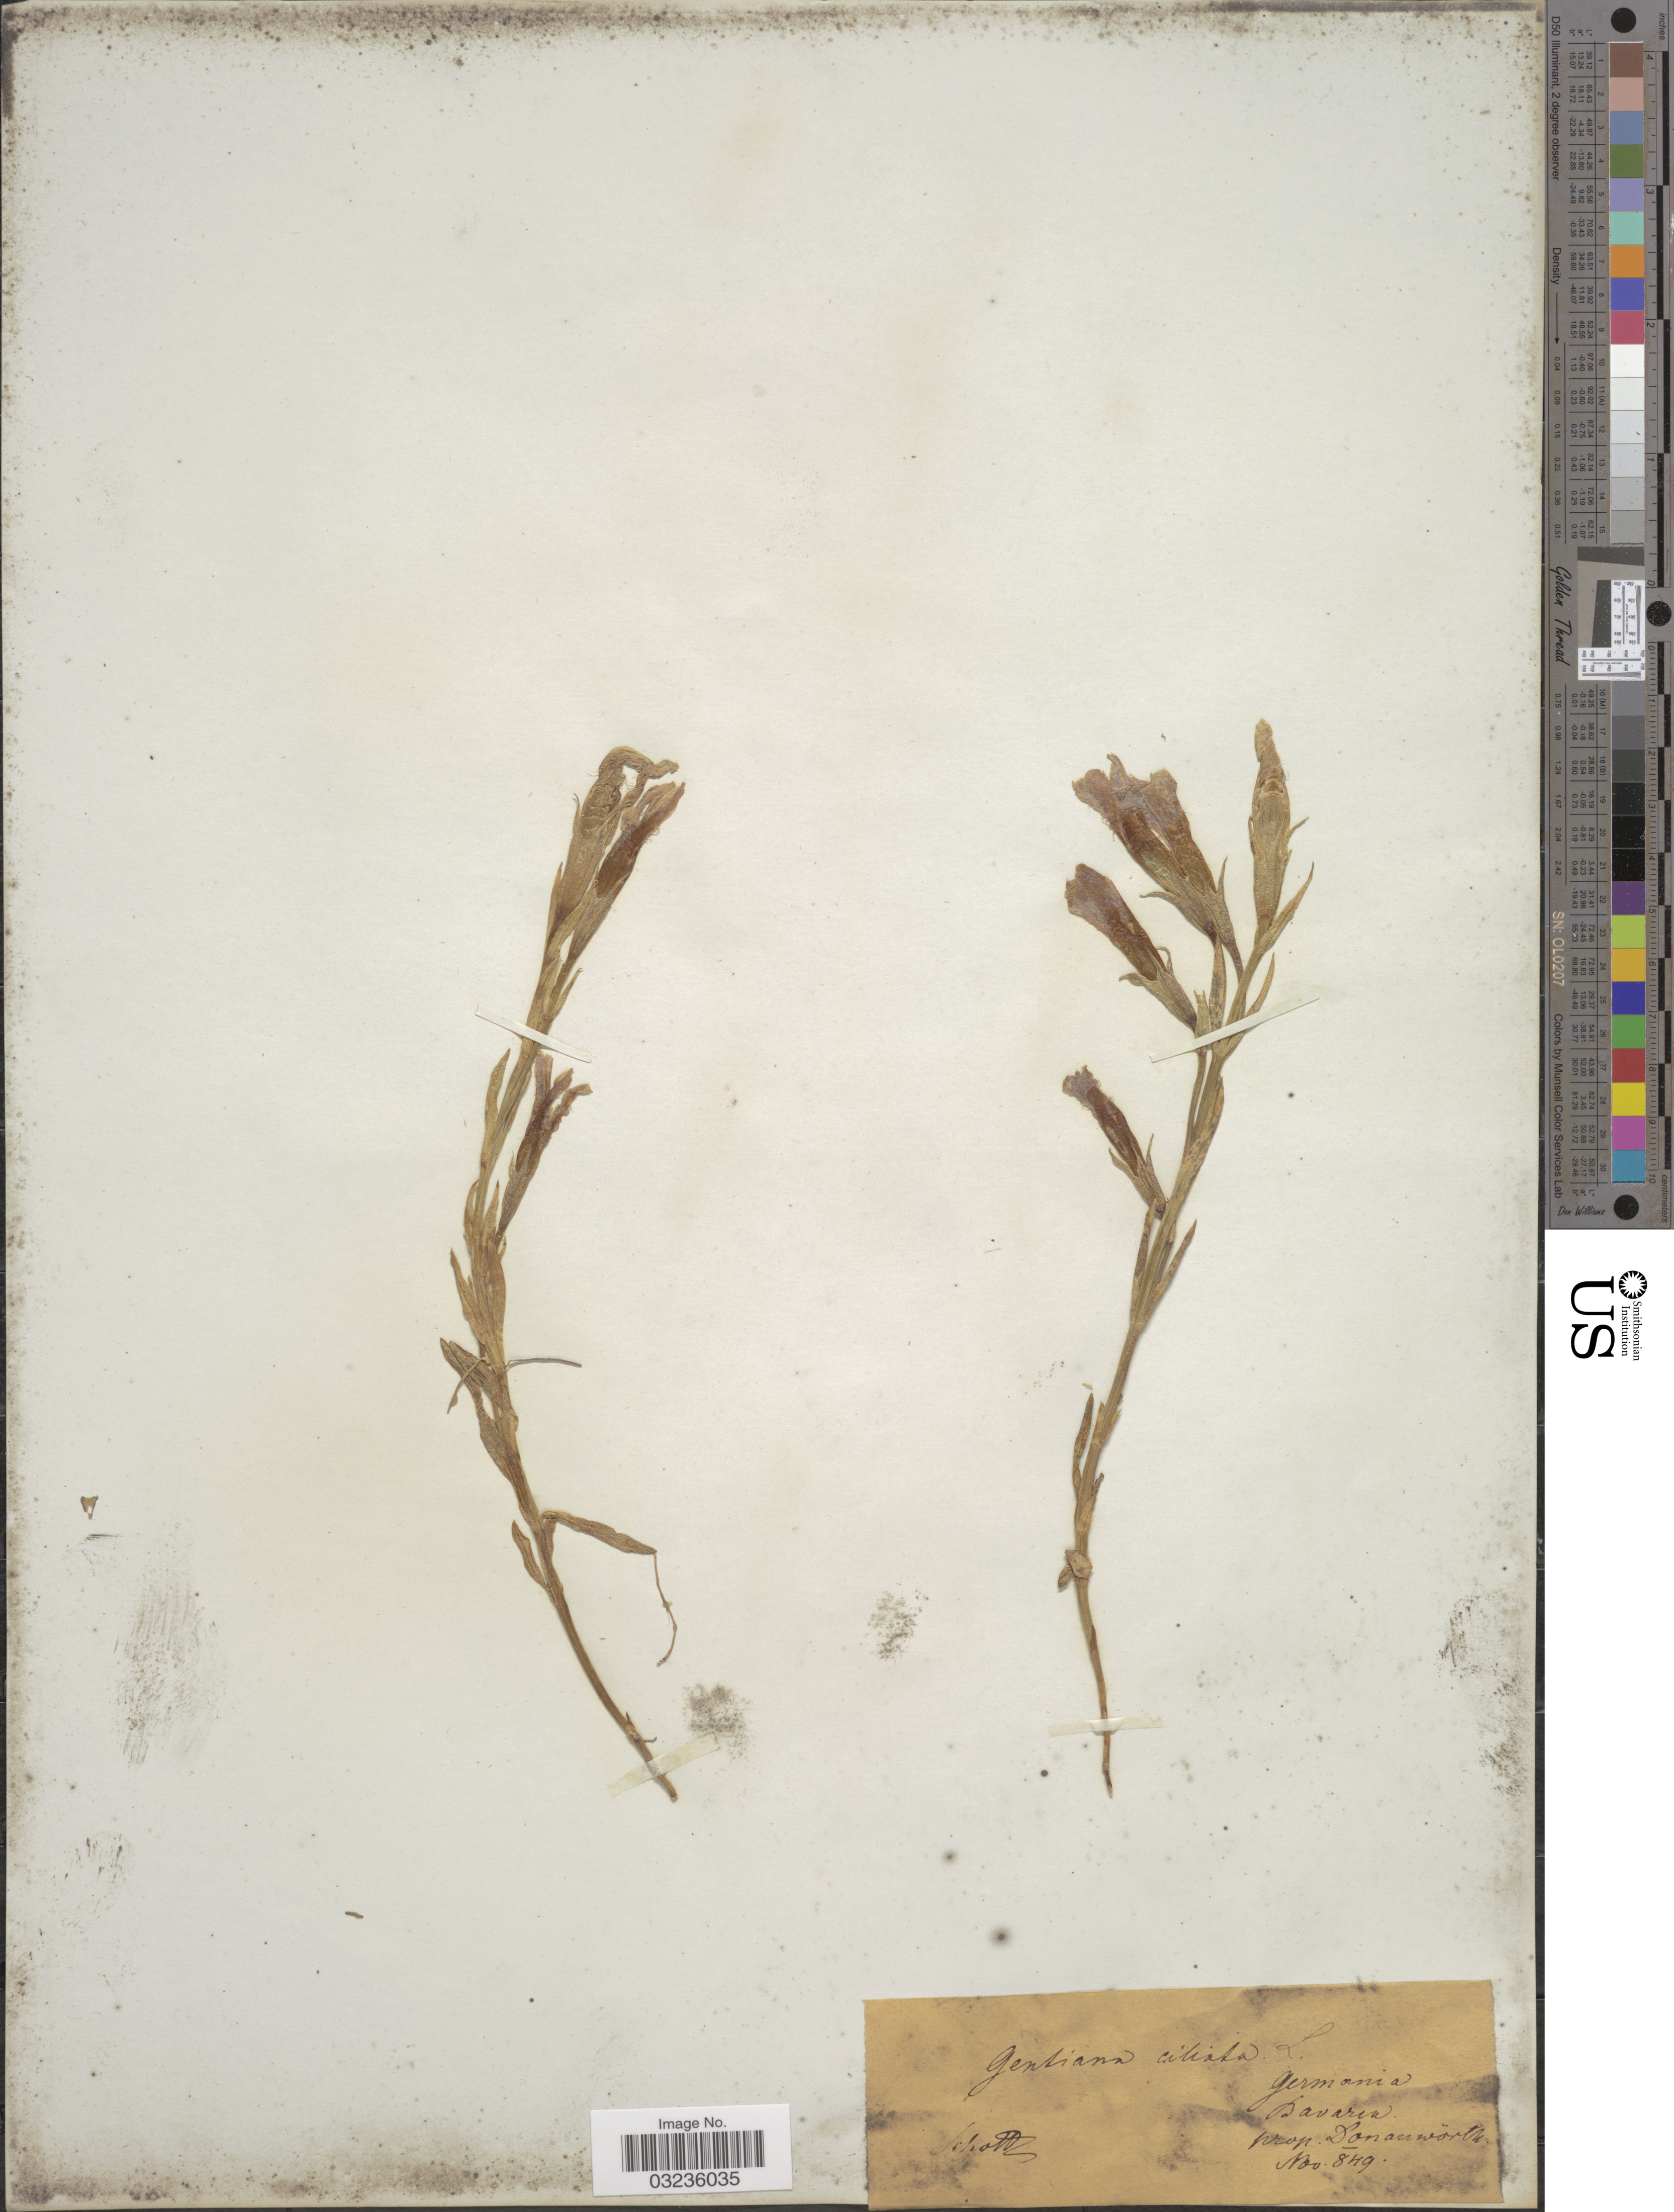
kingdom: Plantae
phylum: Tracheophyta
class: Magnoliopsida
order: Gentianales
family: Gentianaceae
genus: Gentiana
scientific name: Gentiana ciliata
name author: L.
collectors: -. Schottz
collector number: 849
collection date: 1849-11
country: Germany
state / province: Bayern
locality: Prop. Donauwörth.